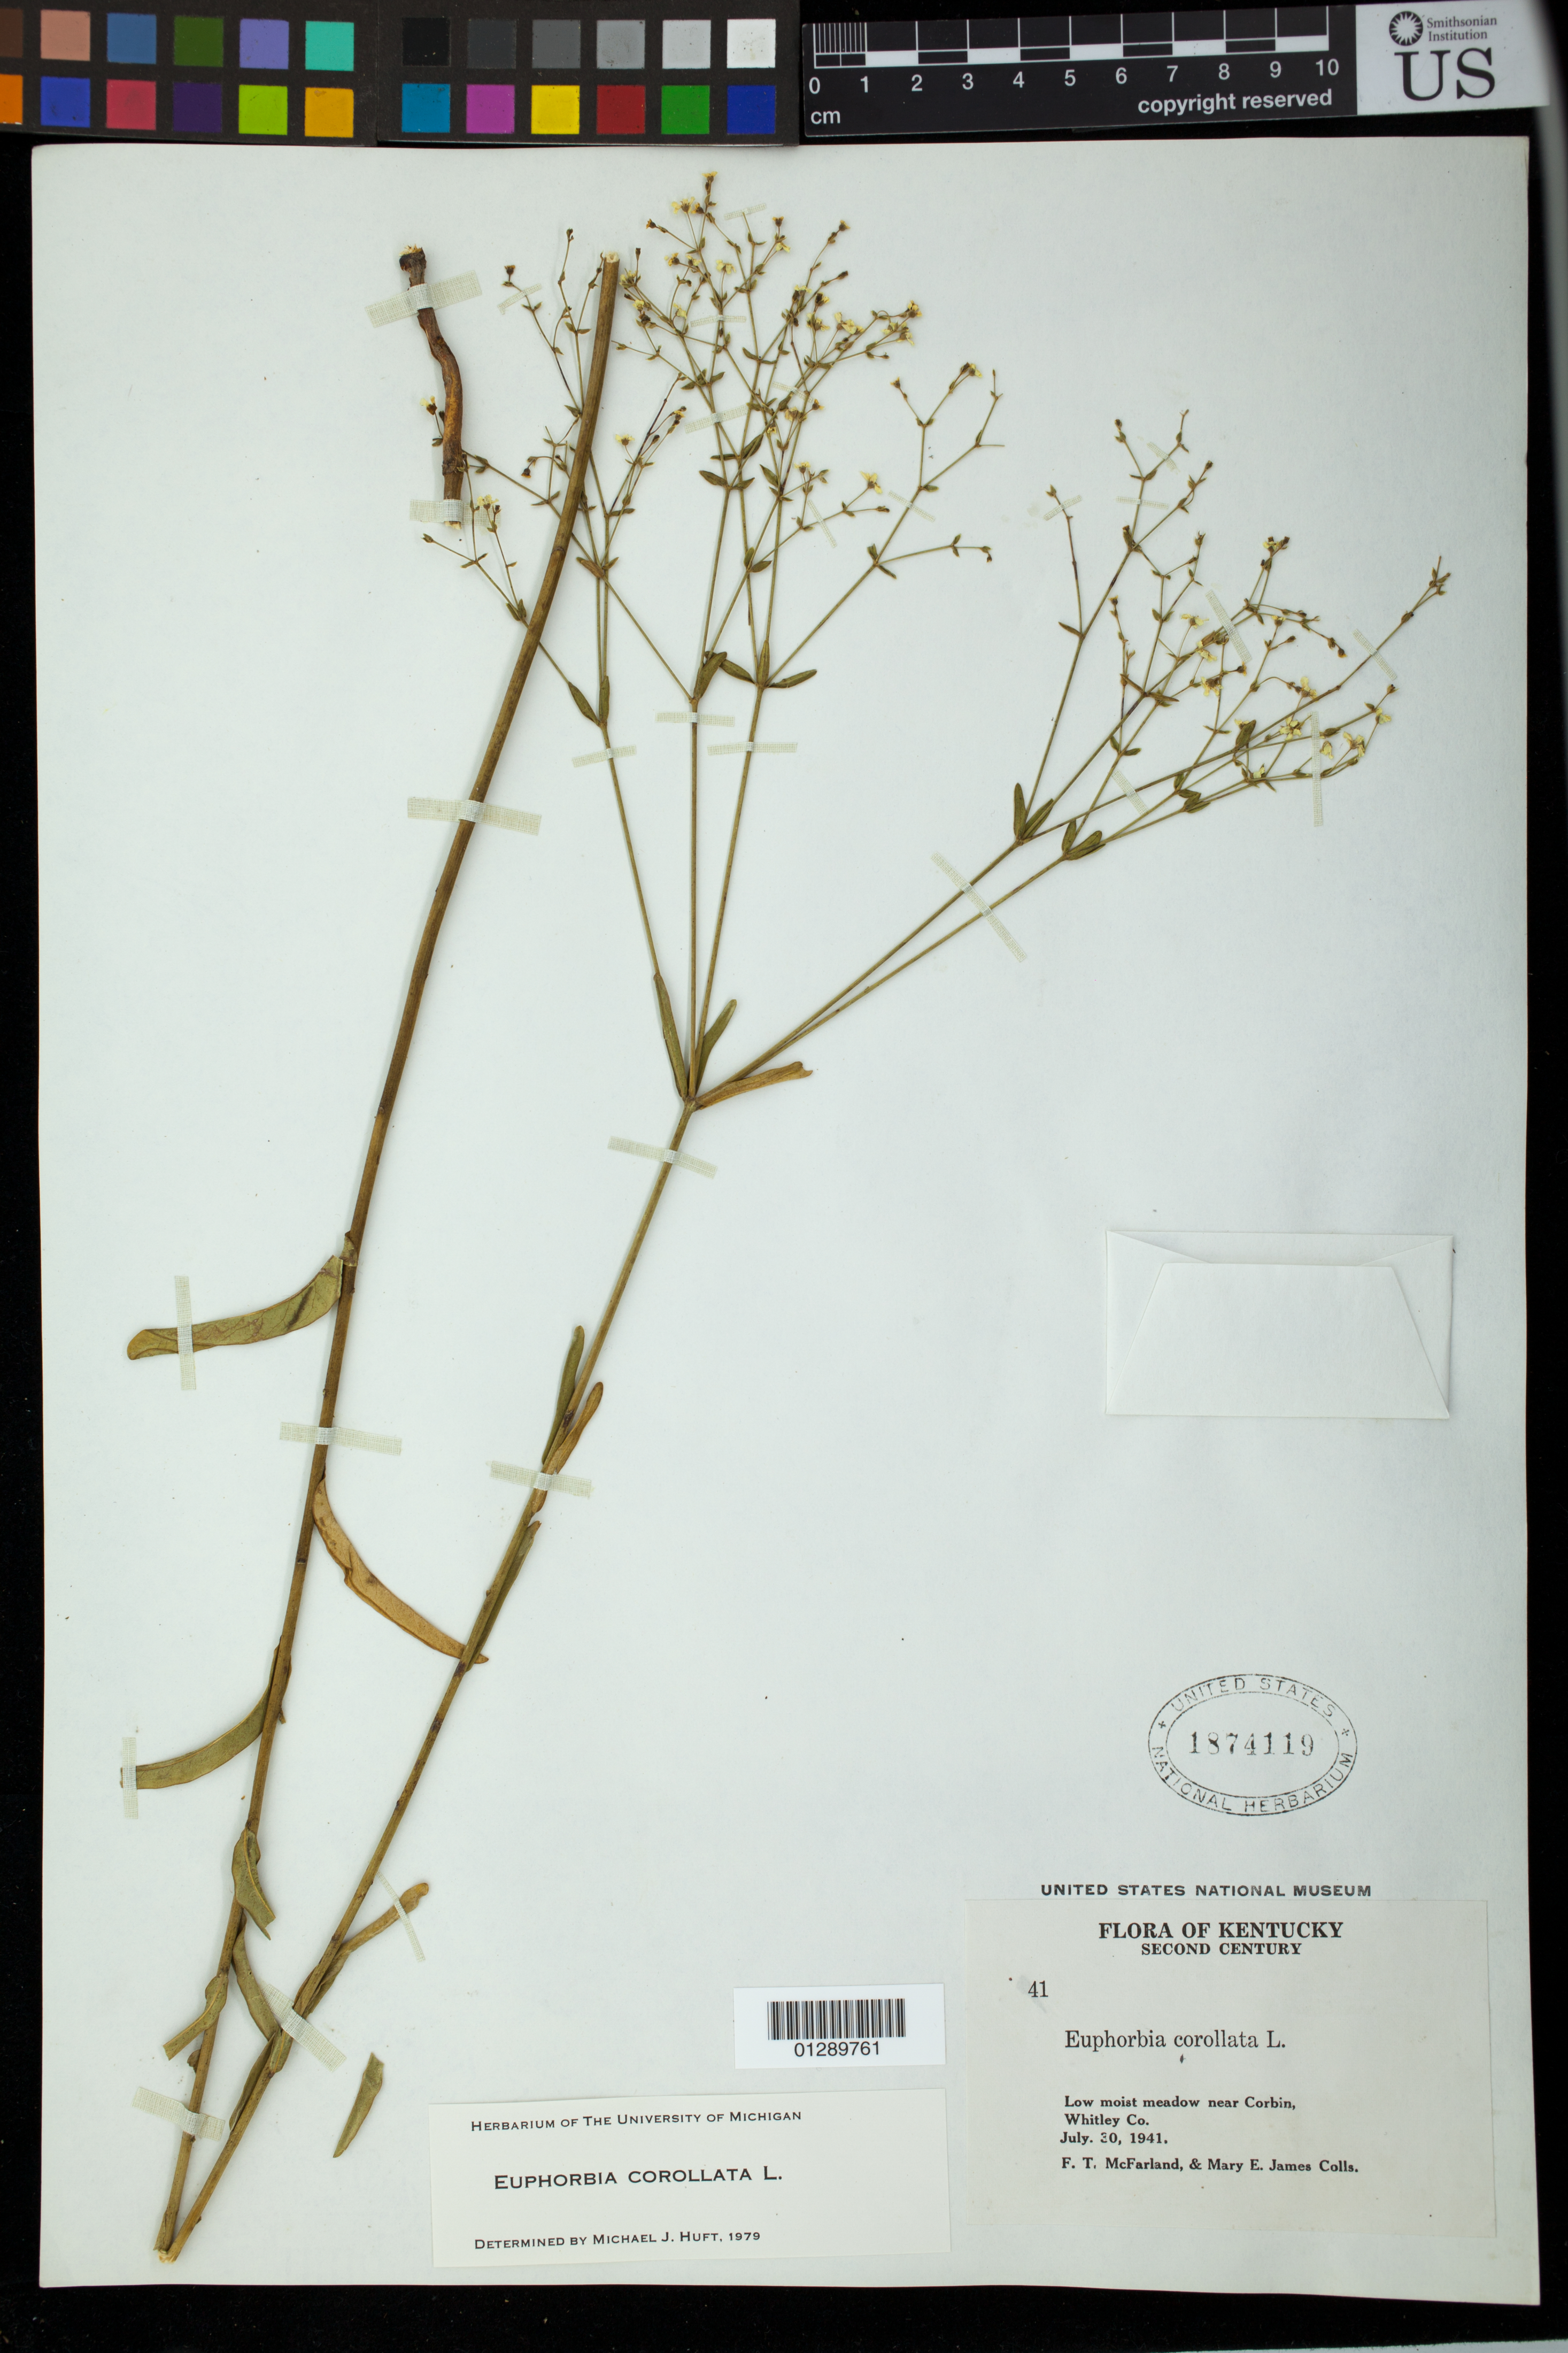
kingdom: Plantae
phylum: Tracheophyta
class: Magnoliopsida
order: Malpighiales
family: Euphorbiaceae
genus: Euphorbia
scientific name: Euphorbia corollata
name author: L.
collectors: F. McFarland & M. James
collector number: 41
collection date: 1941-07-30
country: United States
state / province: Kentucky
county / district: Whitley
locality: meadow near Corbin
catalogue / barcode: US 1874119